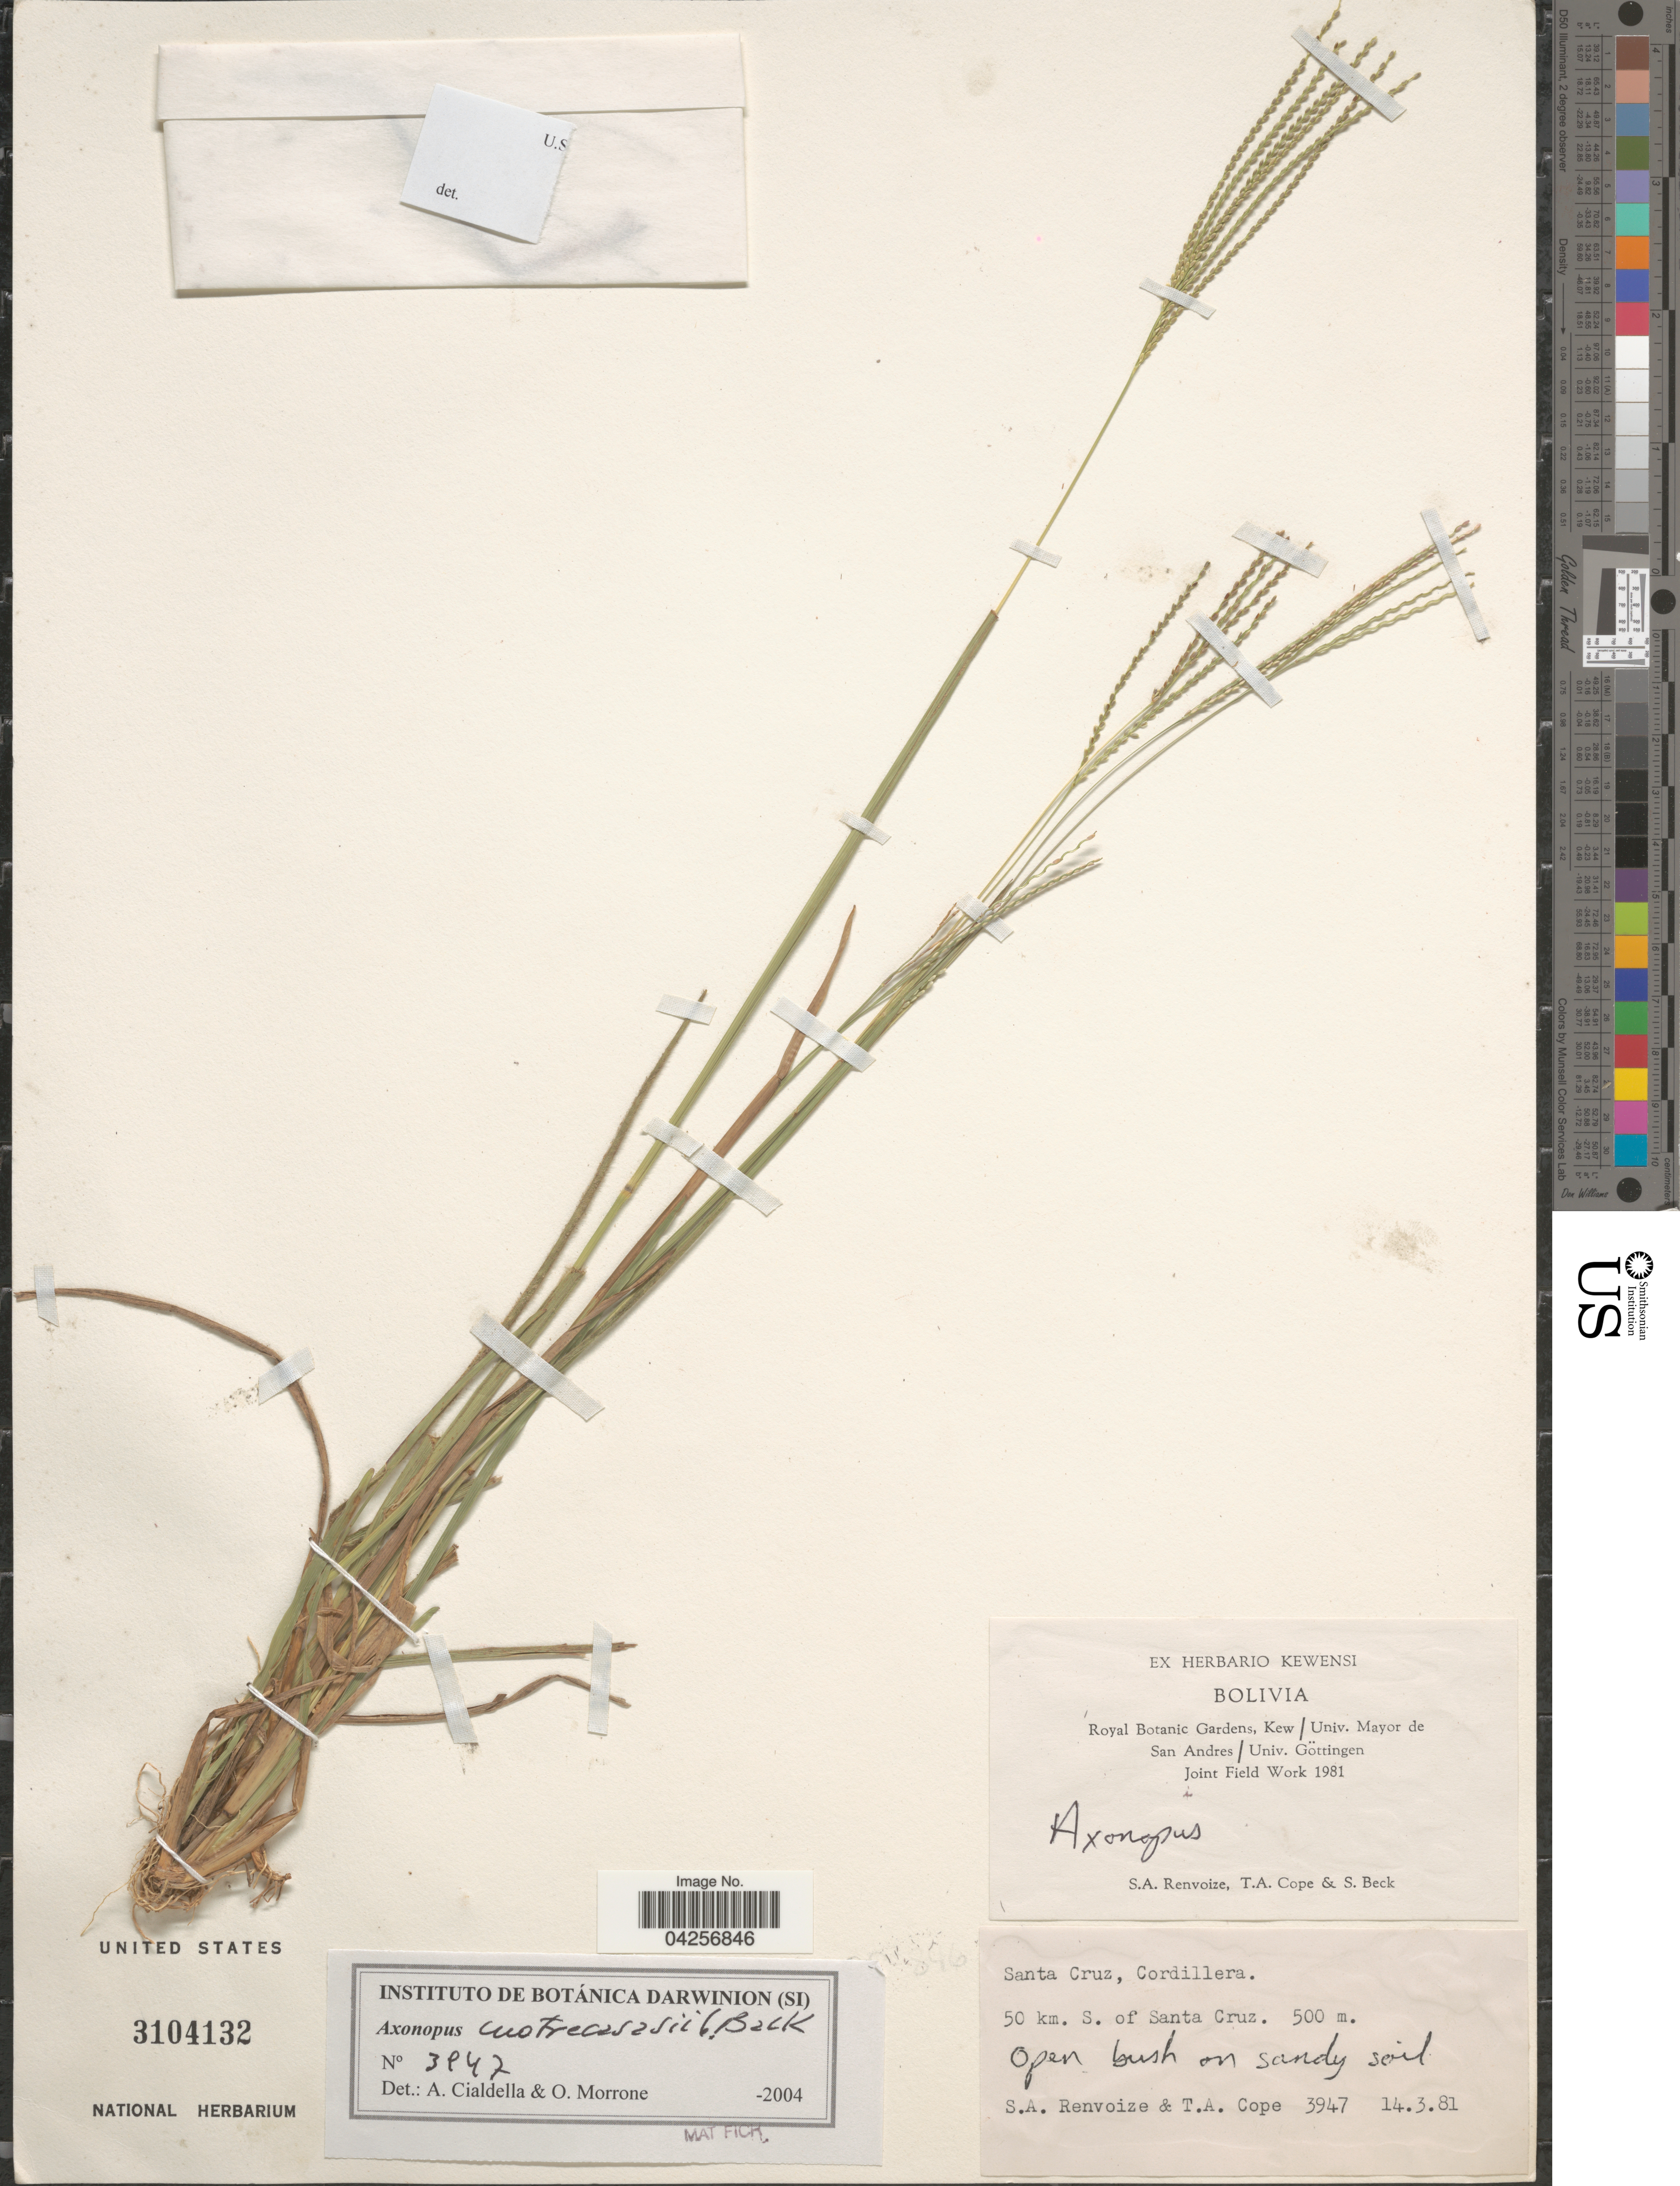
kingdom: Plantae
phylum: Tracheophyta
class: Liliopsida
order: Poales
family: Poaceae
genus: Axonopus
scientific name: Axonopus cuatrecasasii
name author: G.A. Black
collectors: S. A. Renvoize & T. A. Cope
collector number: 3947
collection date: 1981-03-14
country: Bolivia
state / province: Santa Cruz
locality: Cordillera. 50 km. S. of Santa Cruz.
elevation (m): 500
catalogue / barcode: US 3104132